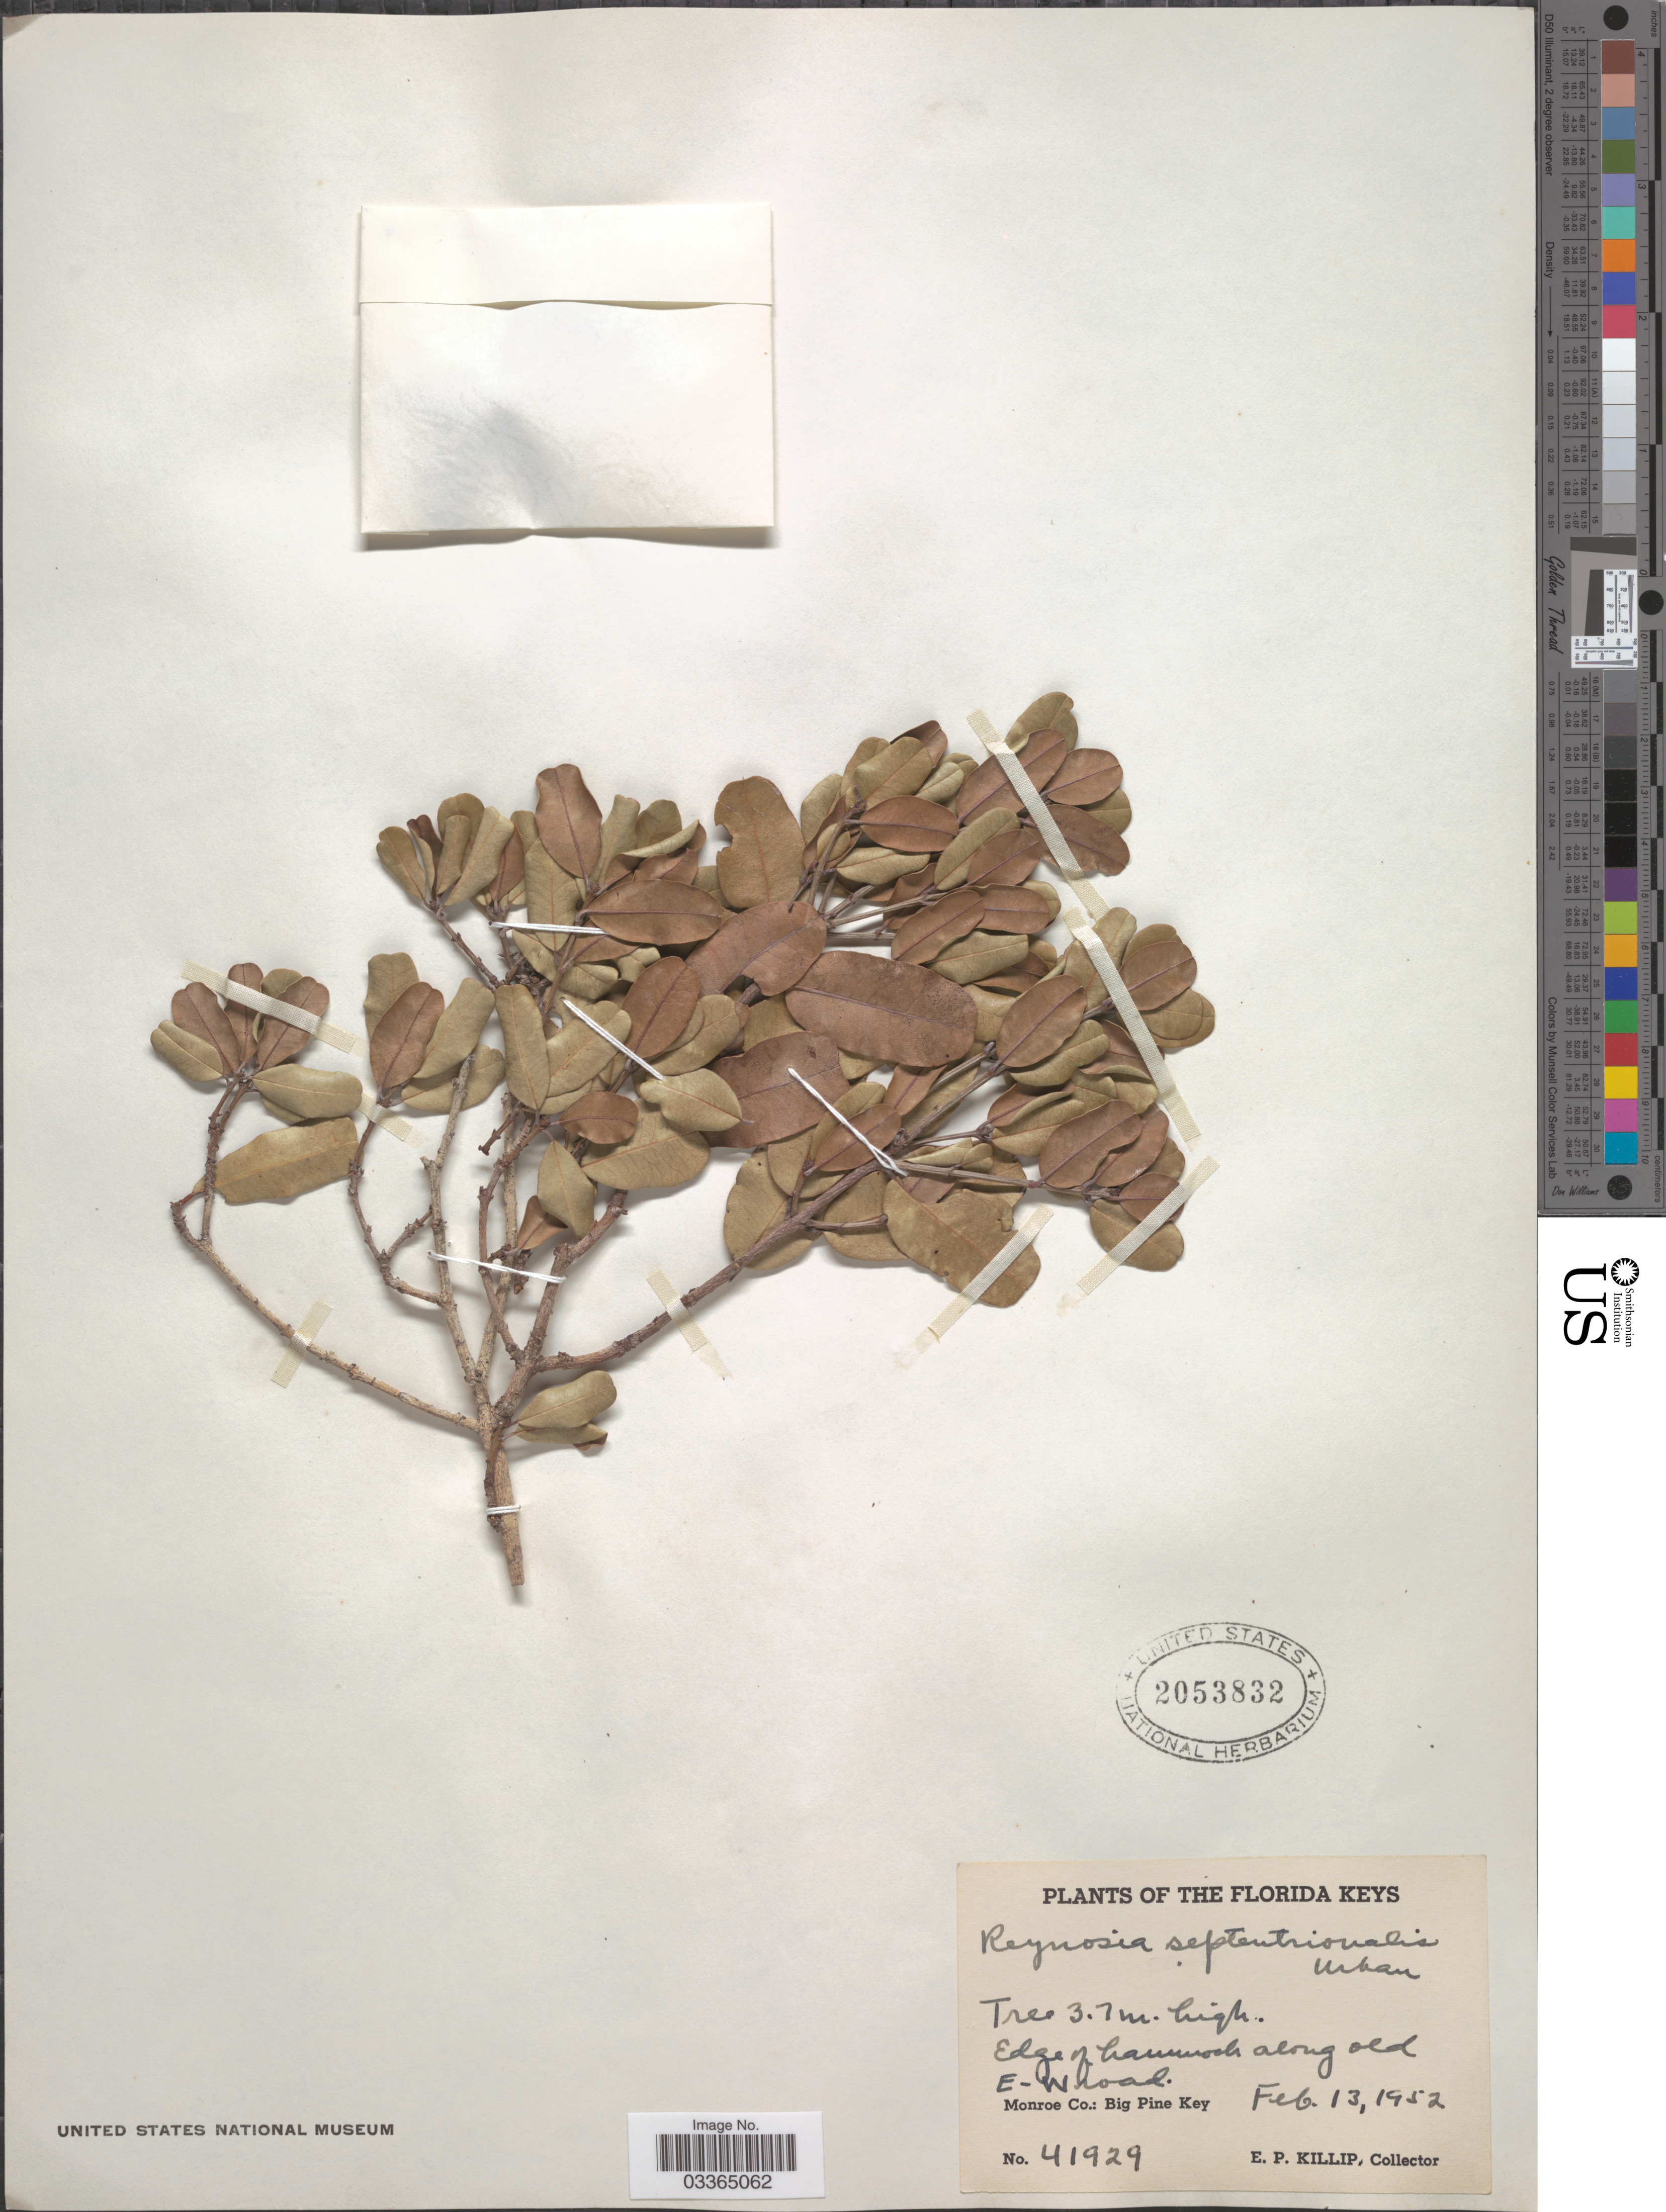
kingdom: Plantae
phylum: Tracheophyta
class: Magnoliopsida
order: Rosales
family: Rhamnaceae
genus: Reynosia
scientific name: Reynosia septentrionalis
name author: Urb.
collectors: E. P. Killip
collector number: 41929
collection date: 1952-02-13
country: United States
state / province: Florida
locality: The Florida Keys, Edge of hammock along old E-W road, Monroe Co.: Big Pine Key.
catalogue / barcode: US 2053832